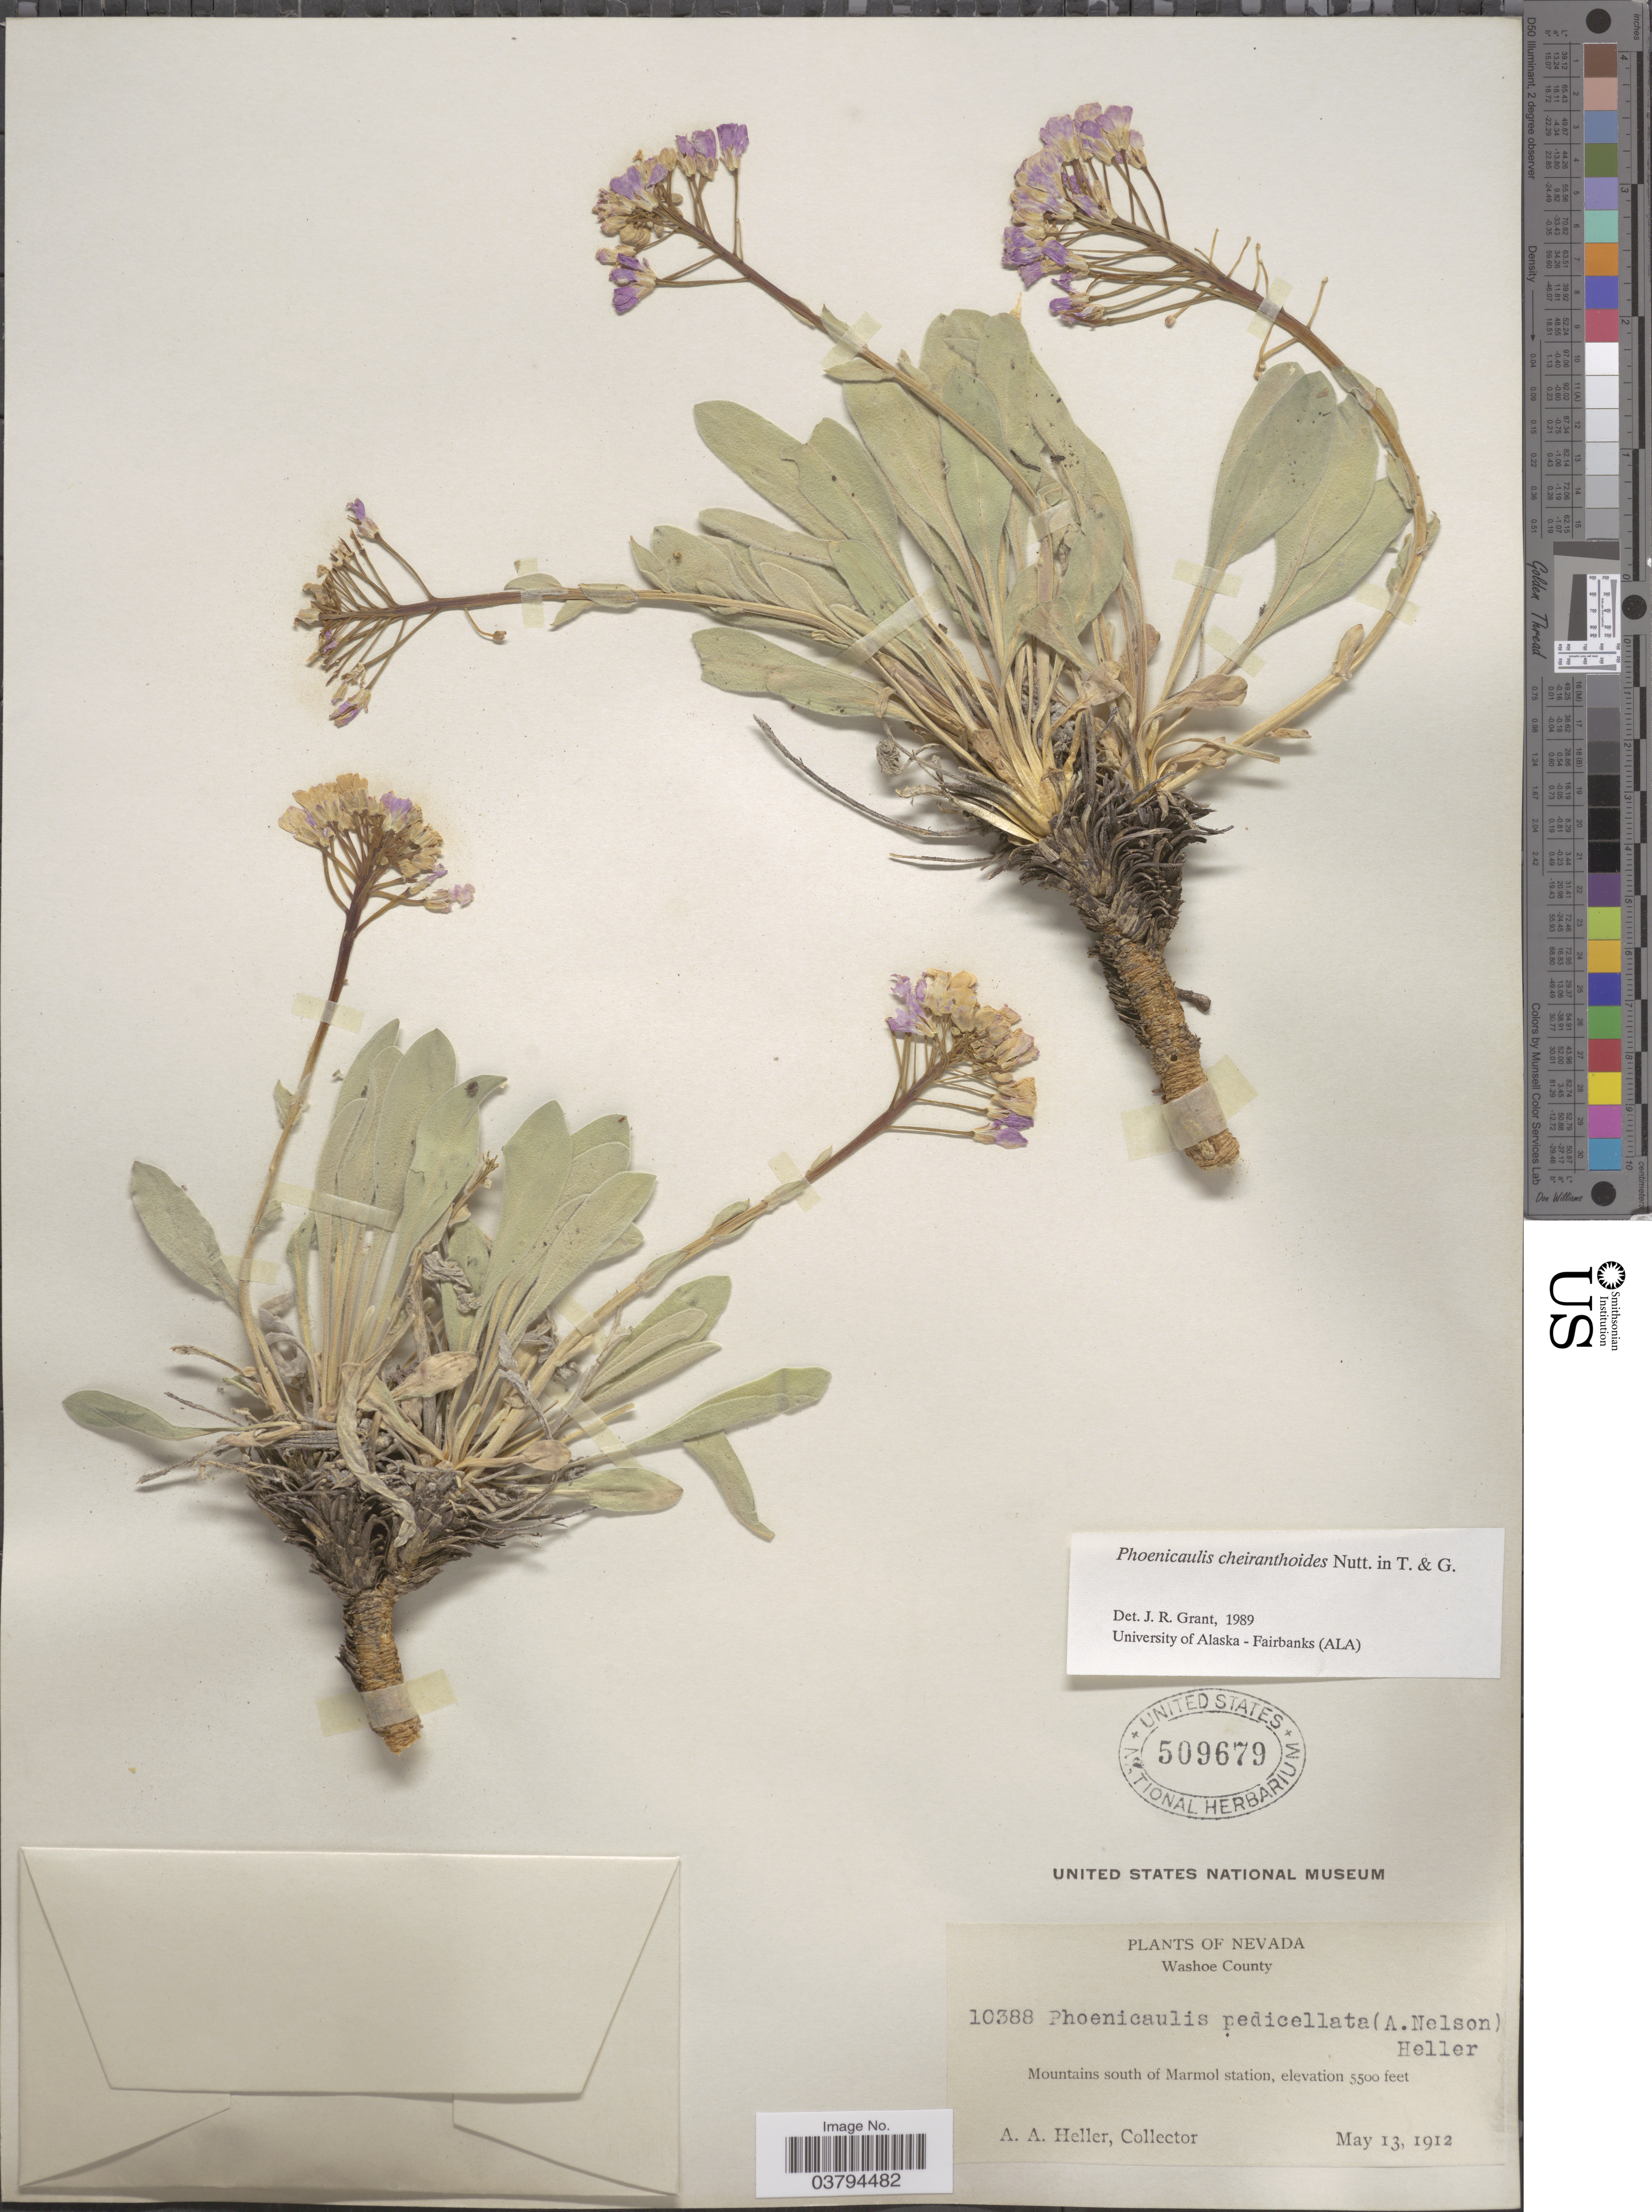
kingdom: Plantae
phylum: Tracheophyta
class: Magnoliopsida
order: Brassicales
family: Brassicaceae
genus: Phoenicaulis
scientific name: Phoenicaulis cheiranthoides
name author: Nutt.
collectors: A. A. Heller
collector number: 10388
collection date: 1912-05-13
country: United States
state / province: Nevada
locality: Washoe County. Mountains south of Marmol station.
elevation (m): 1676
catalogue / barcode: US 509679